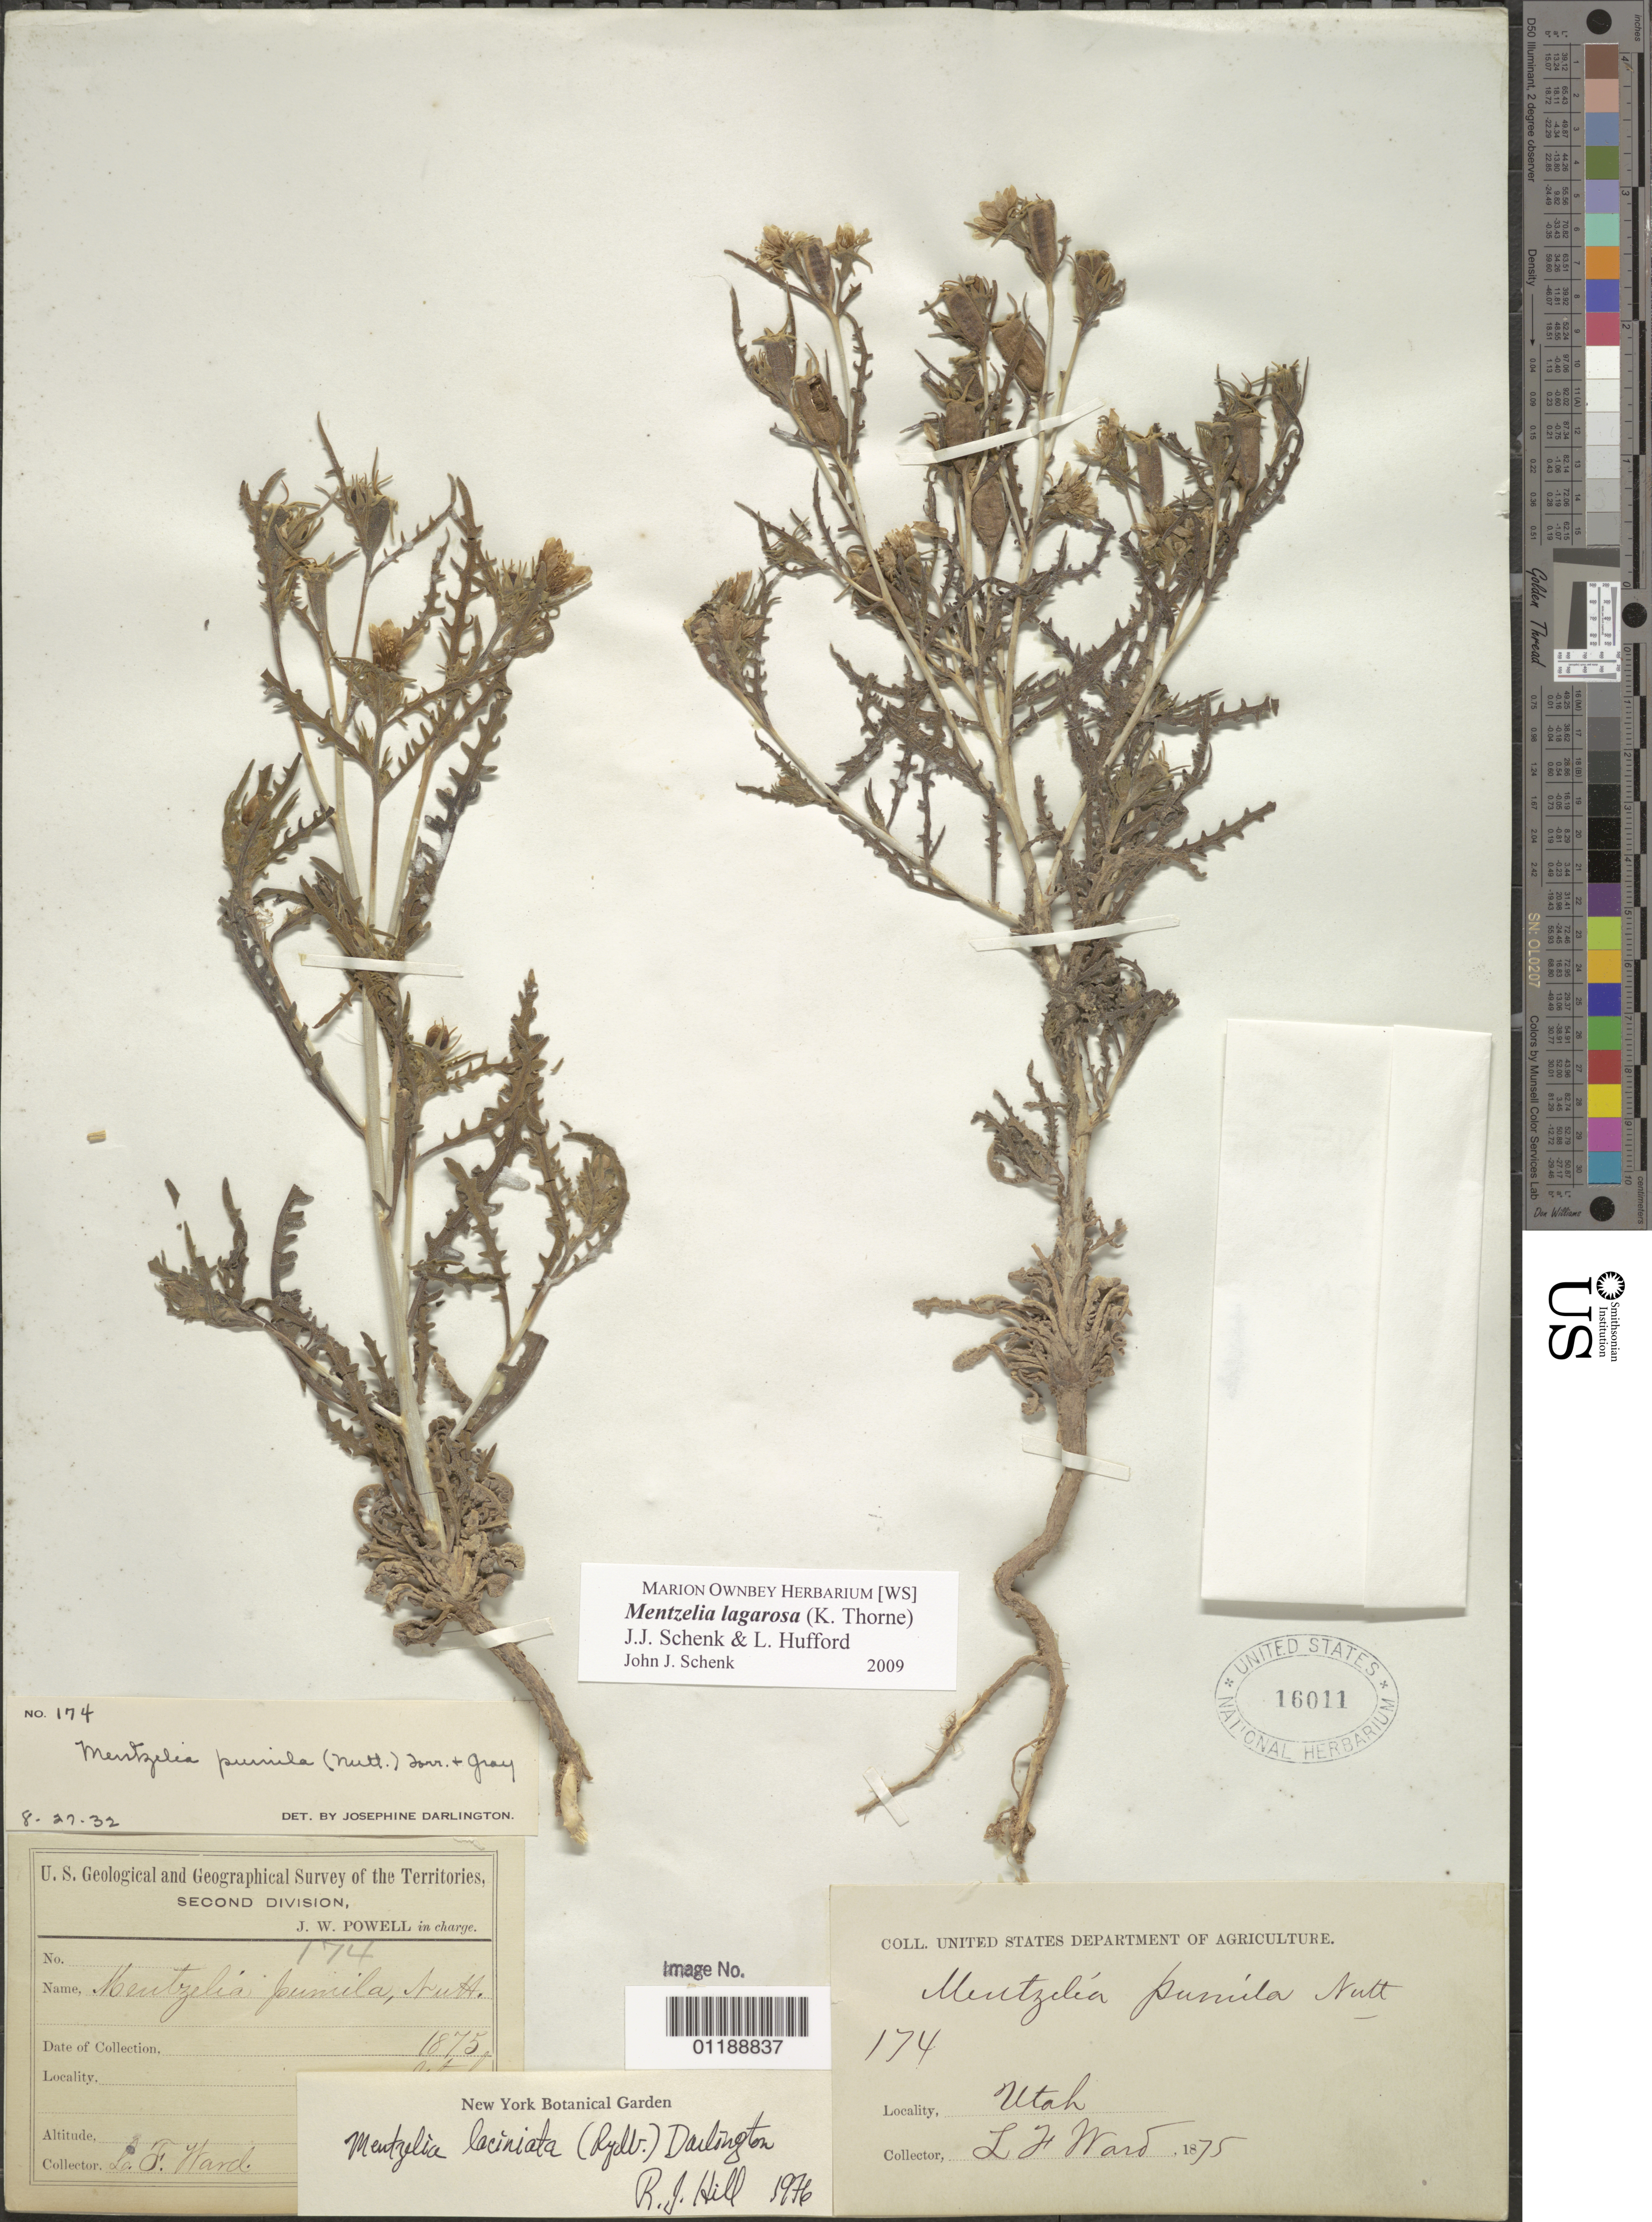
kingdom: Plantae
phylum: Tracheophyta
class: Magnoliopsida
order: Cornales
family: Loasaceae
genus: Mentzelia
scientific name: Mentzelia lagarosa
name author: (K.H. Thorne) J.J. Schenk & L. Hufford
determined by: Schenk, John J.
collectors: L. F. Ward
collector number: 174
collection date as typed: ---1875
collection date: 1875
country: United States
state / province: Utah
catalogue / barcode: US 16011